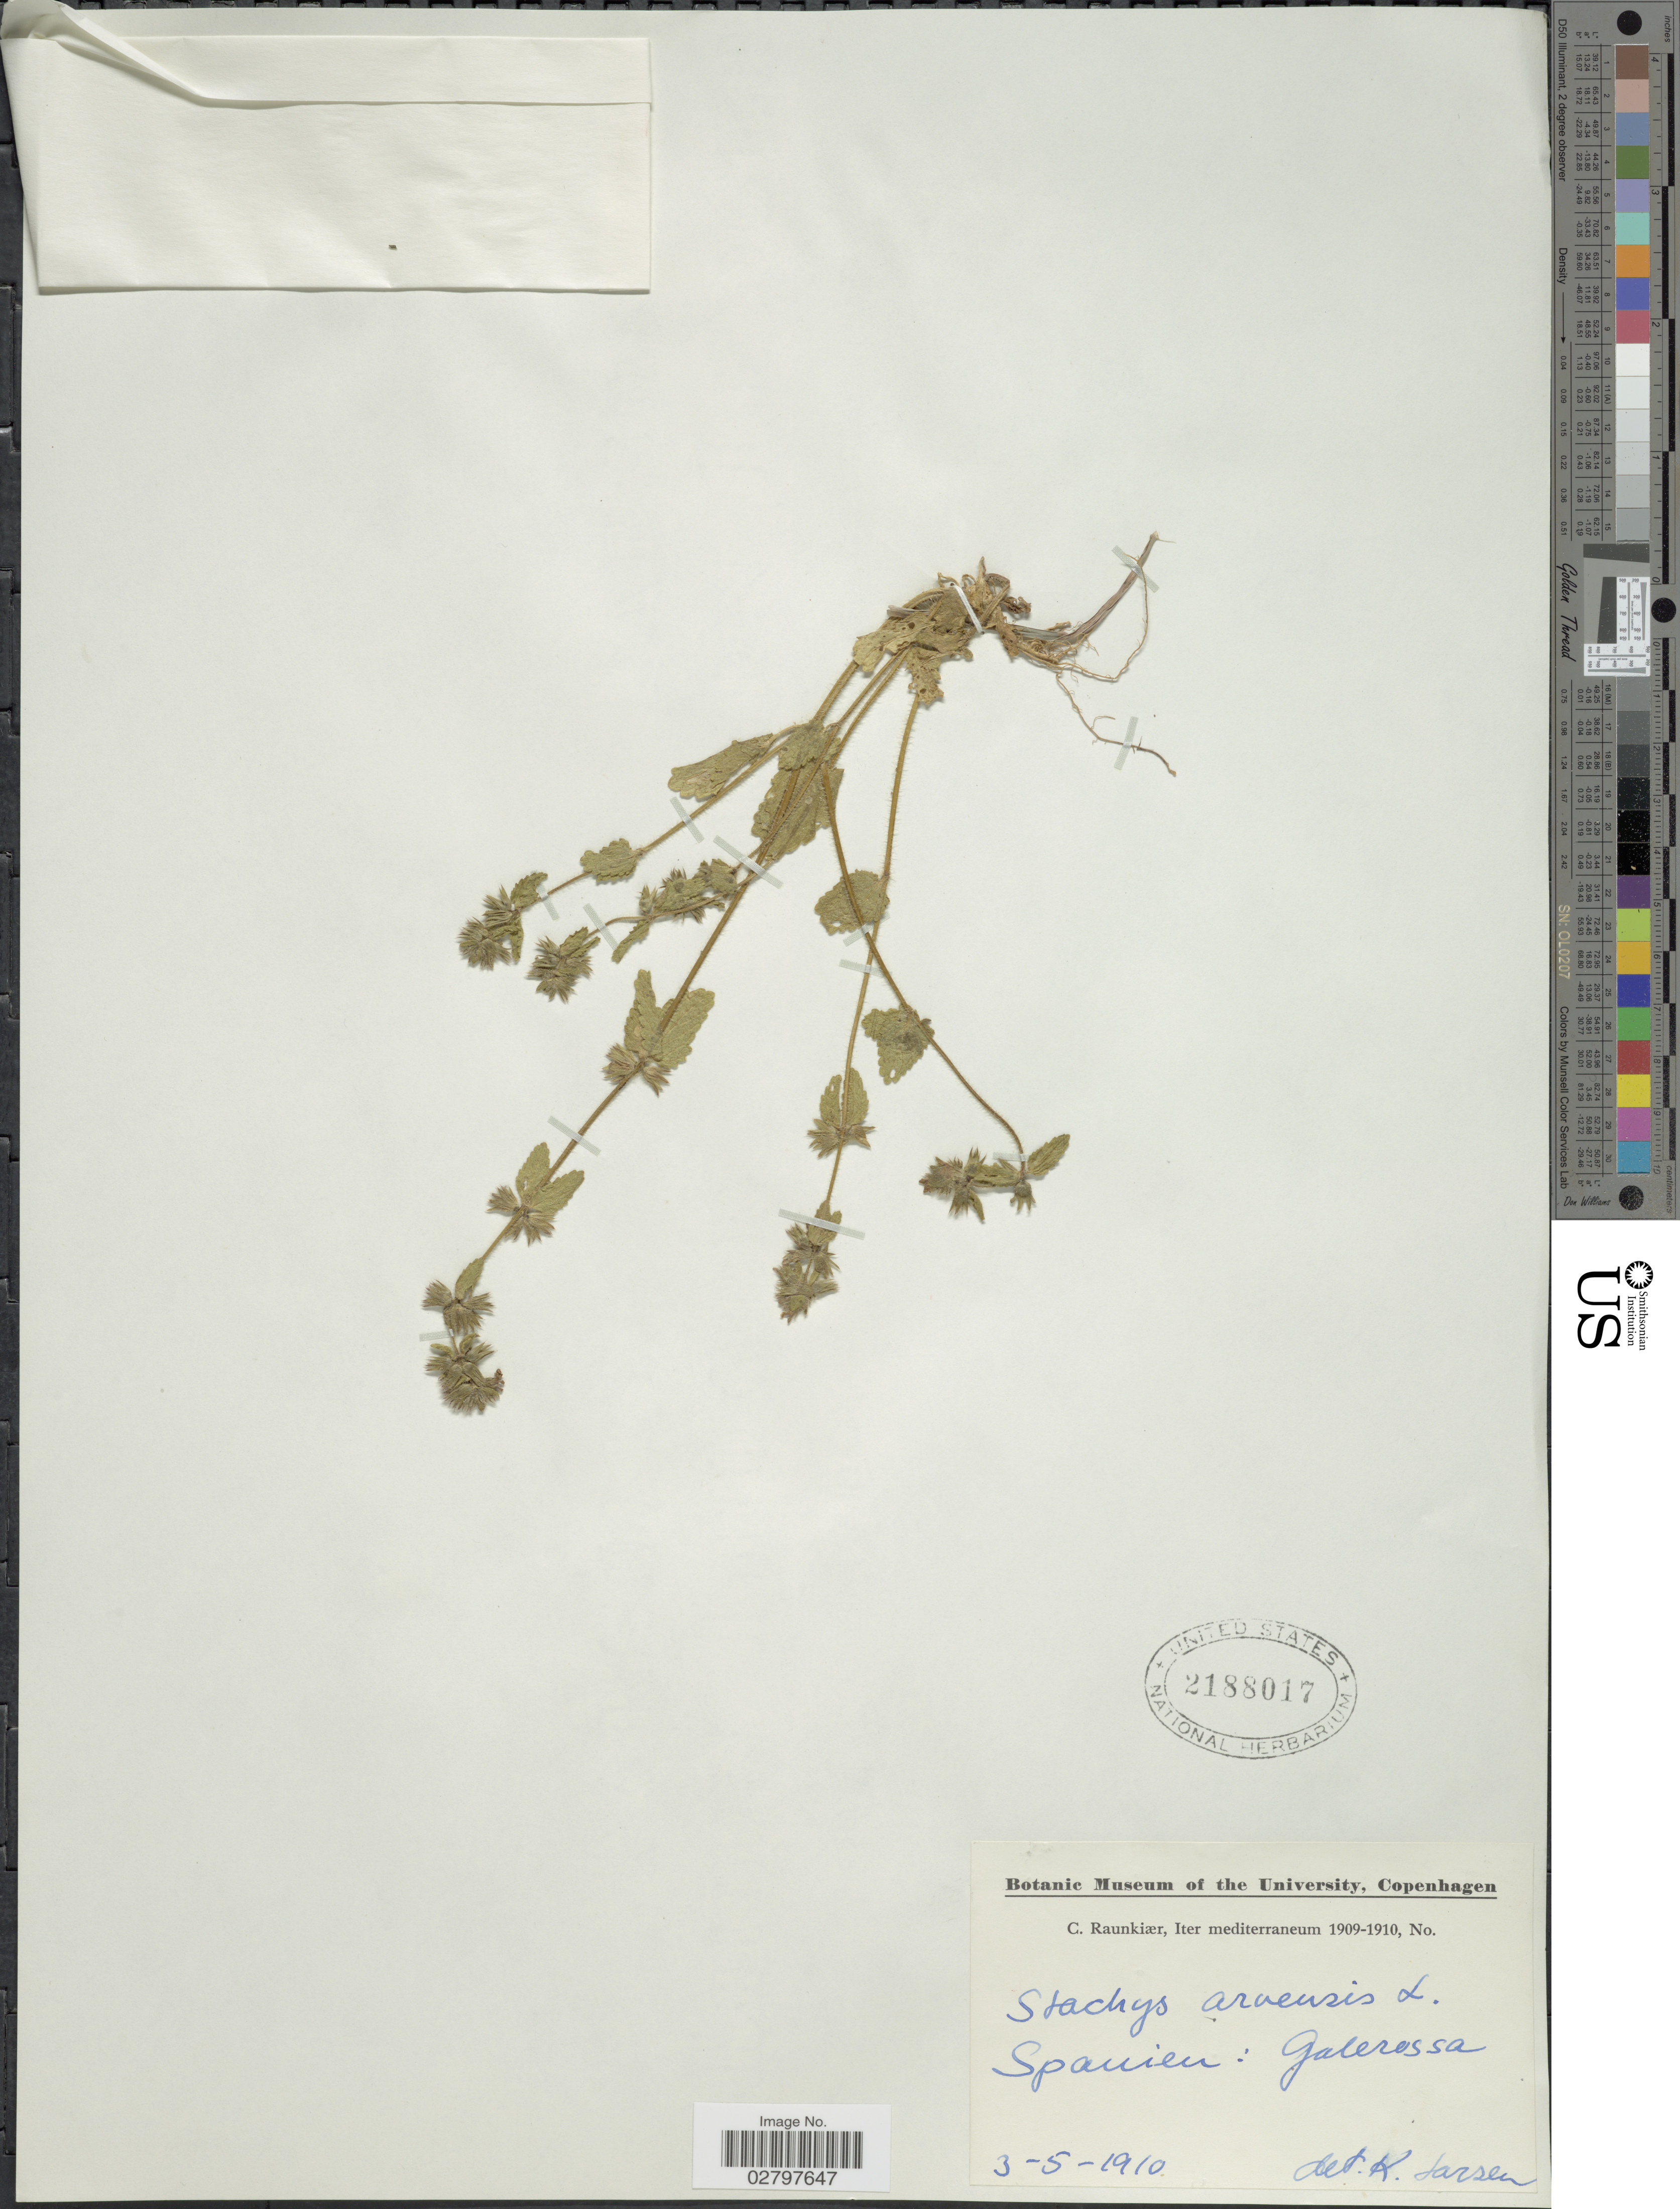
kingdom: Plantae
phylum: Tracheophyta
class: Magnoliopsida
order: Lamiales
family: Lamiaceae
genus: Stachys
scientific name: Stachys arvensis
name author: (L.) L.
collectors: C. C. Raunkiaer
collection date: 1910-05-03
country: Spain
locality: Galerossa.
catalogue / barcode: US 2188017